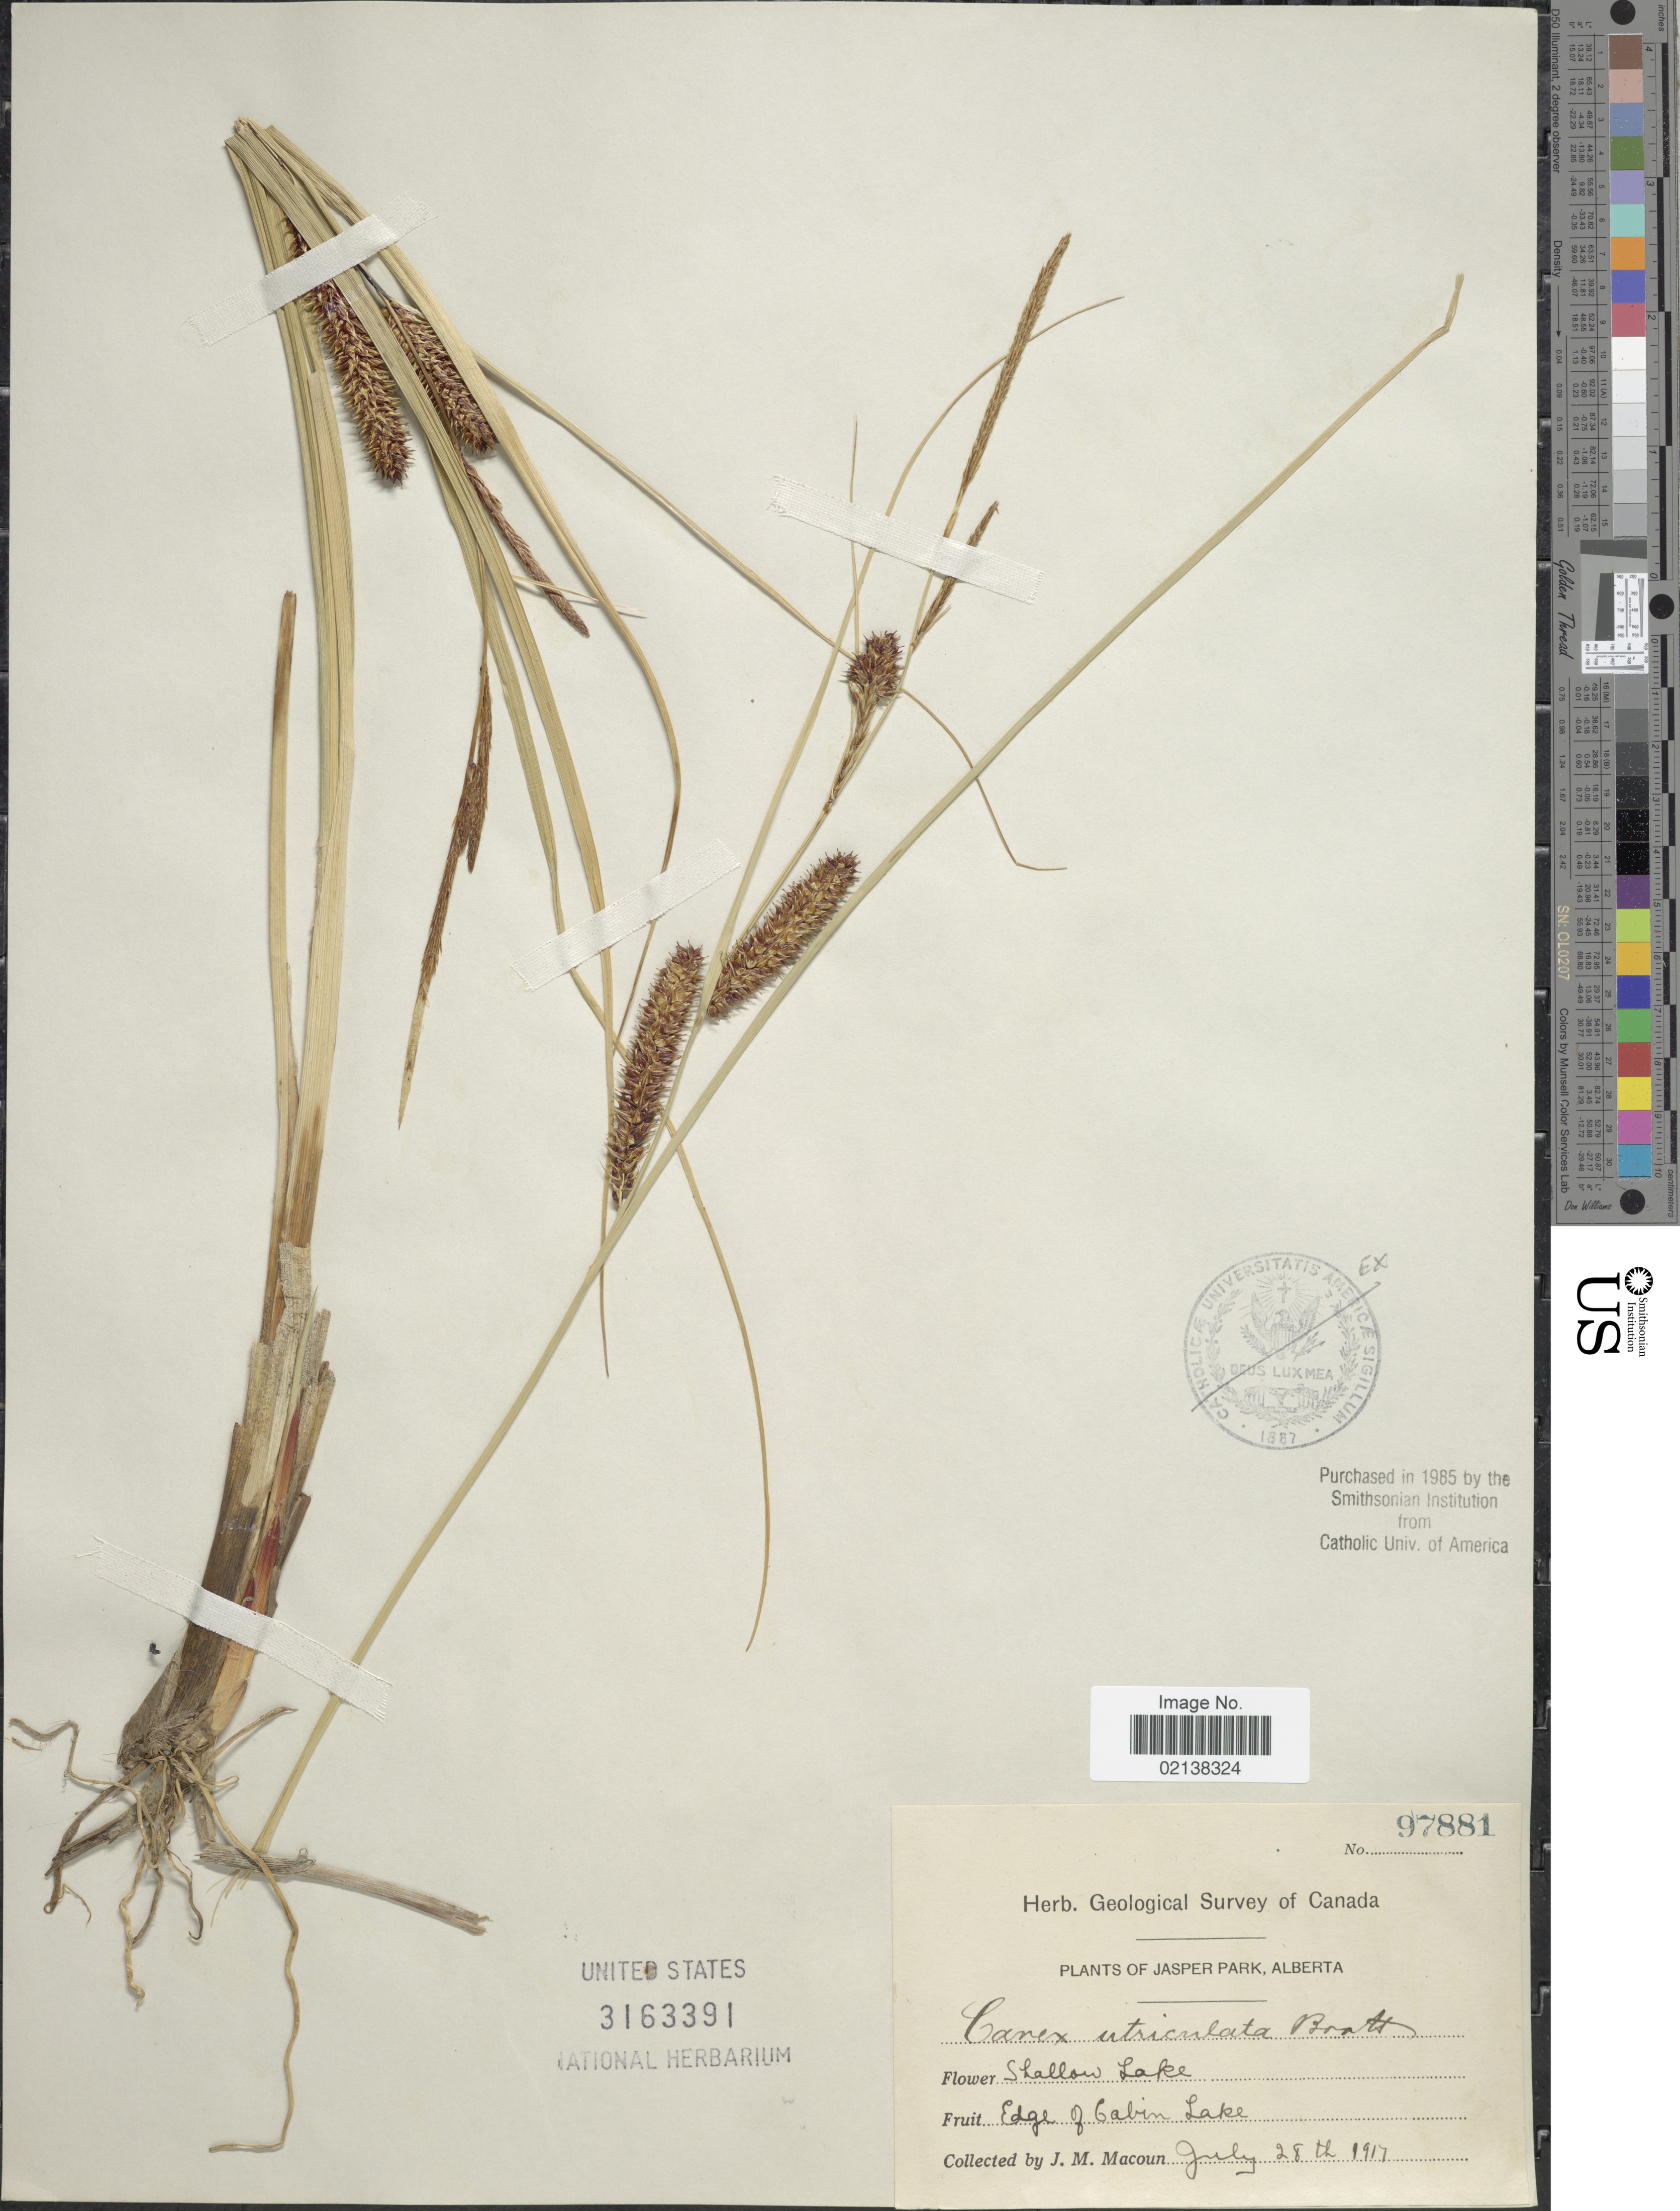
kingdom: Plantae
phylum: Tracheophyta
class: Liliopsida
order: Poales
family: Cyperaceae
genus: Carex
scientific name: Carex utriculata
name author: Boott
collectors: J. M. Macoun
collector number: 97881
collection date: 1917-07-28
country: Canada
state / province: Alberta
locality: Jasper Park, edge of Cabin Lake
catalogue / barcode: US 3163391